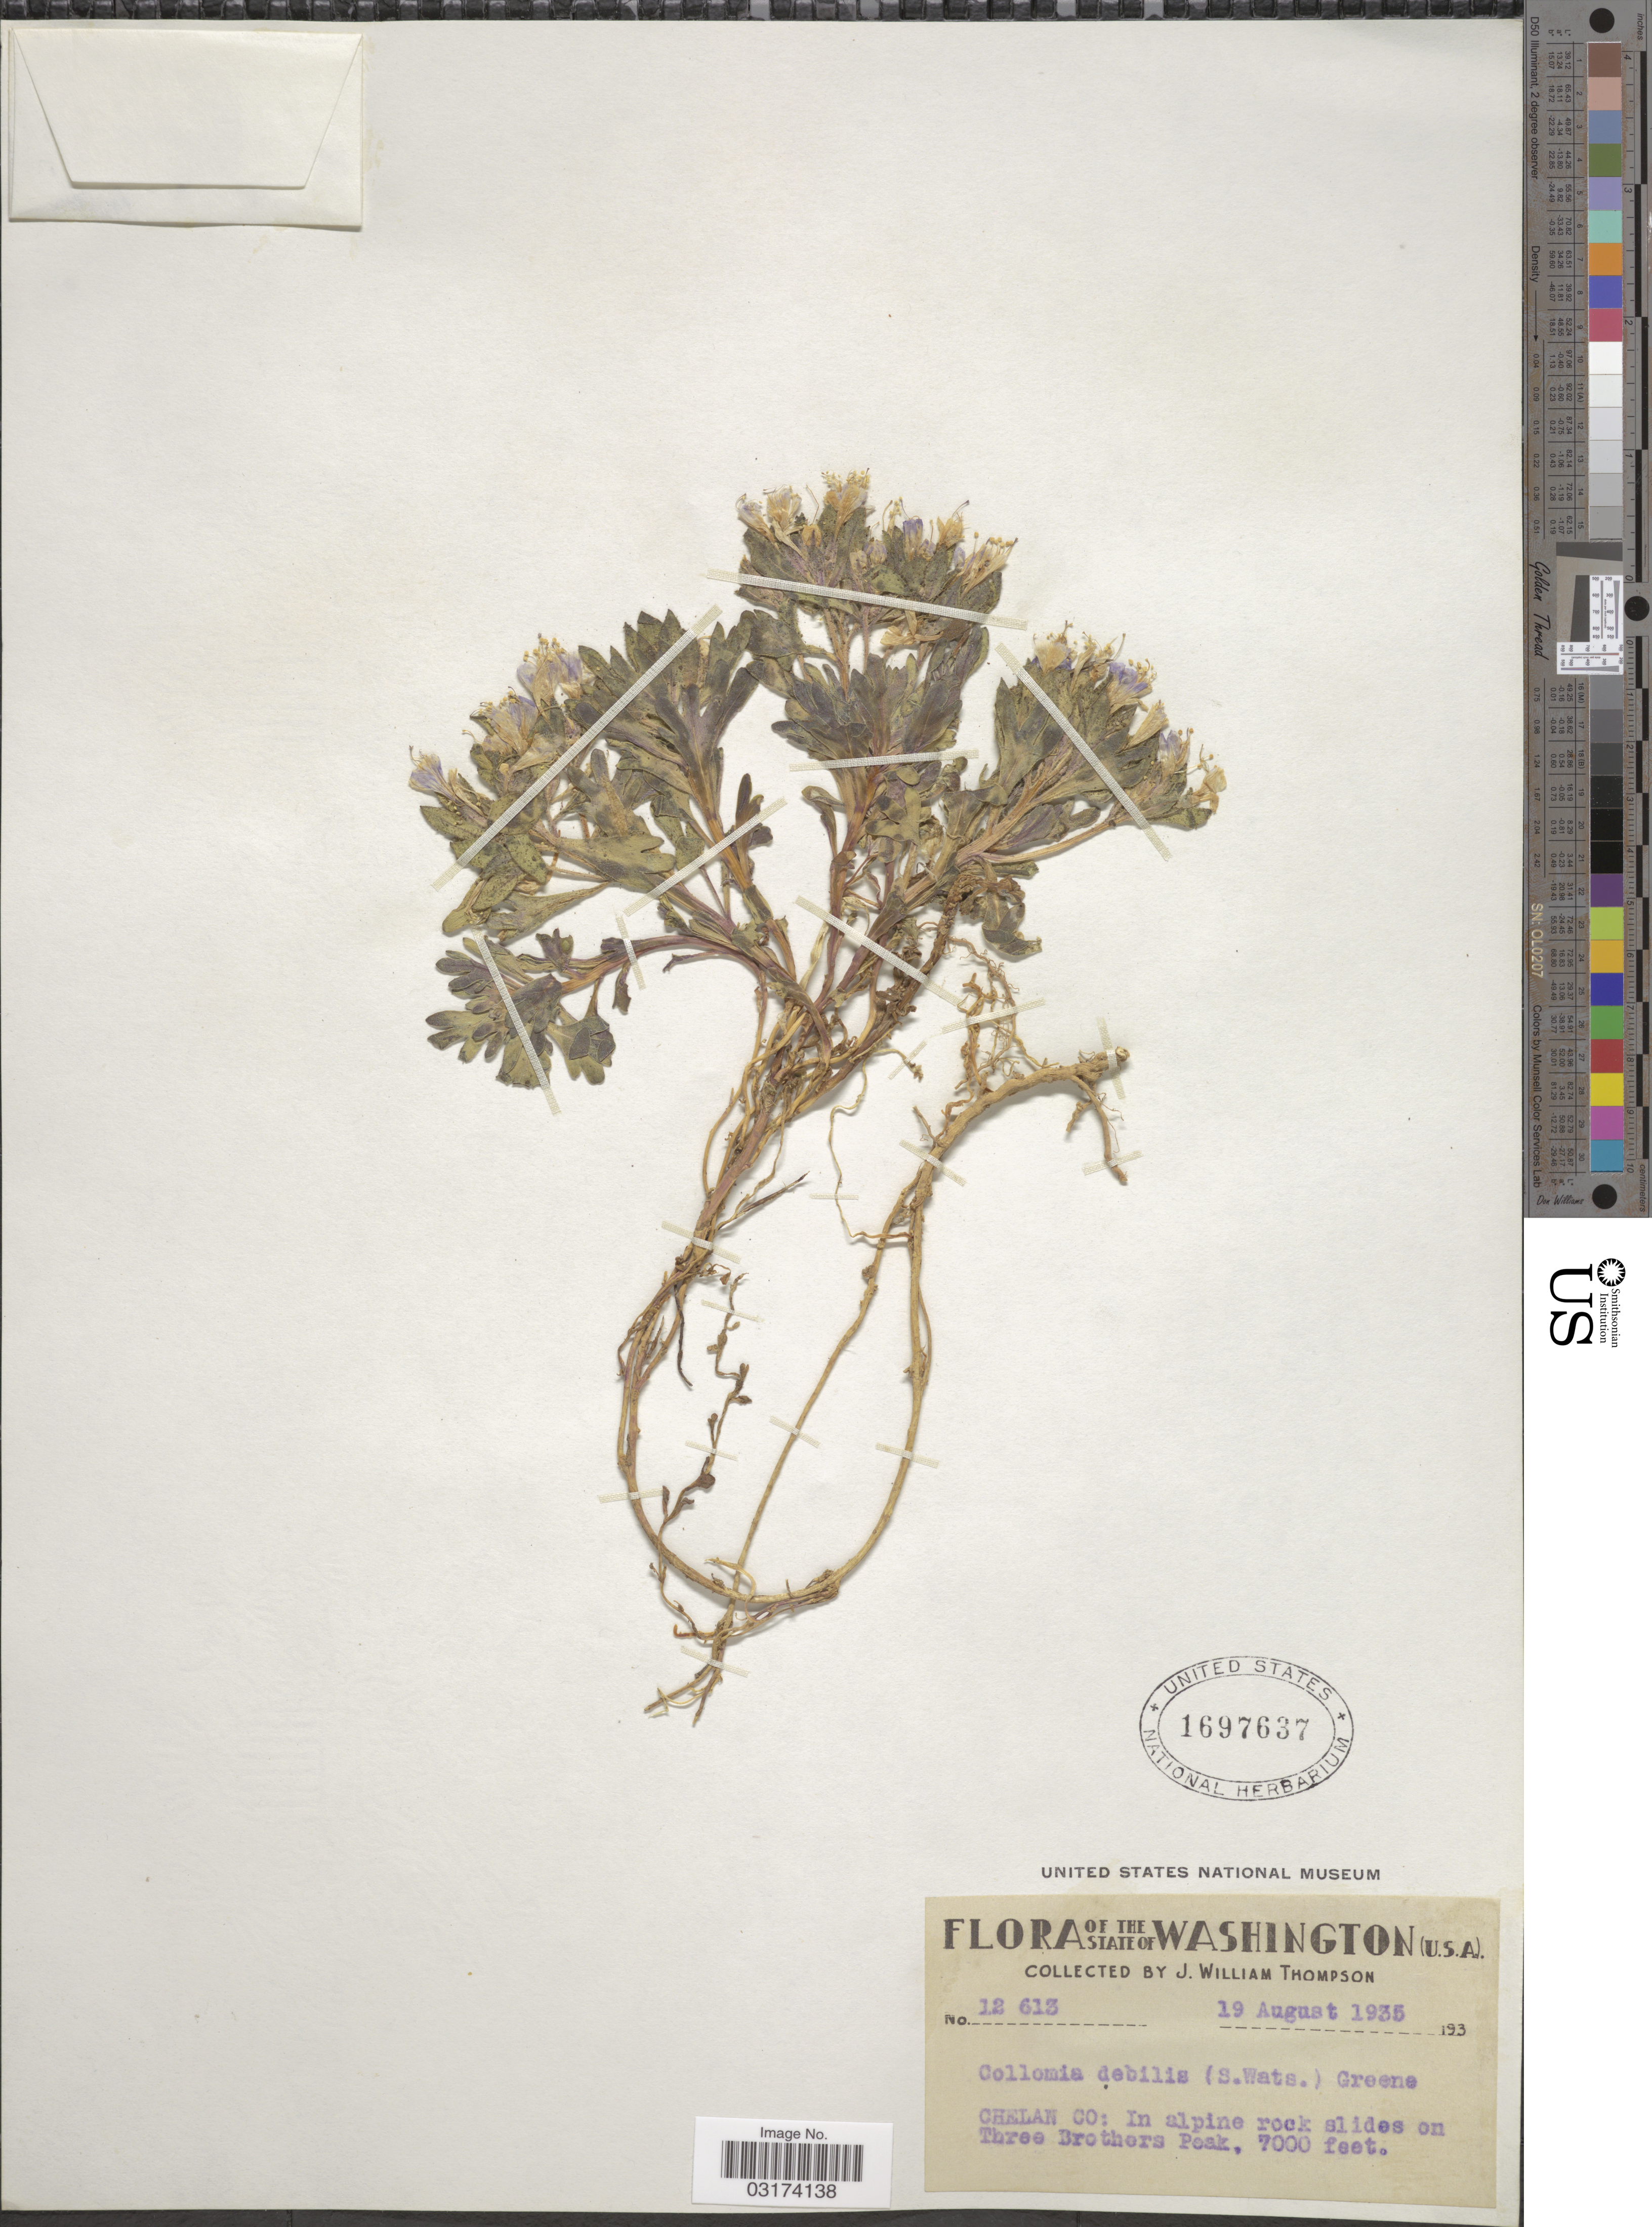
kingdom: Plantae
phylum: Tracheophyta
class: Magnoliopsida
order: Ericales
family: Polemoniaceae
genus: Collomia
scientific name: Collomia debilis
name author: (S. Watson) Greene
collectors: J. W. Thompson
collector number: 12613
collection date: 1935-08-19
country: United States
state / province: Washington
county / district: Chelan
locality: Chelan Co: In alpine rock slides on Three Brothers Peak.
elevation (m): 2134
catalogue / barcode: US 1697637